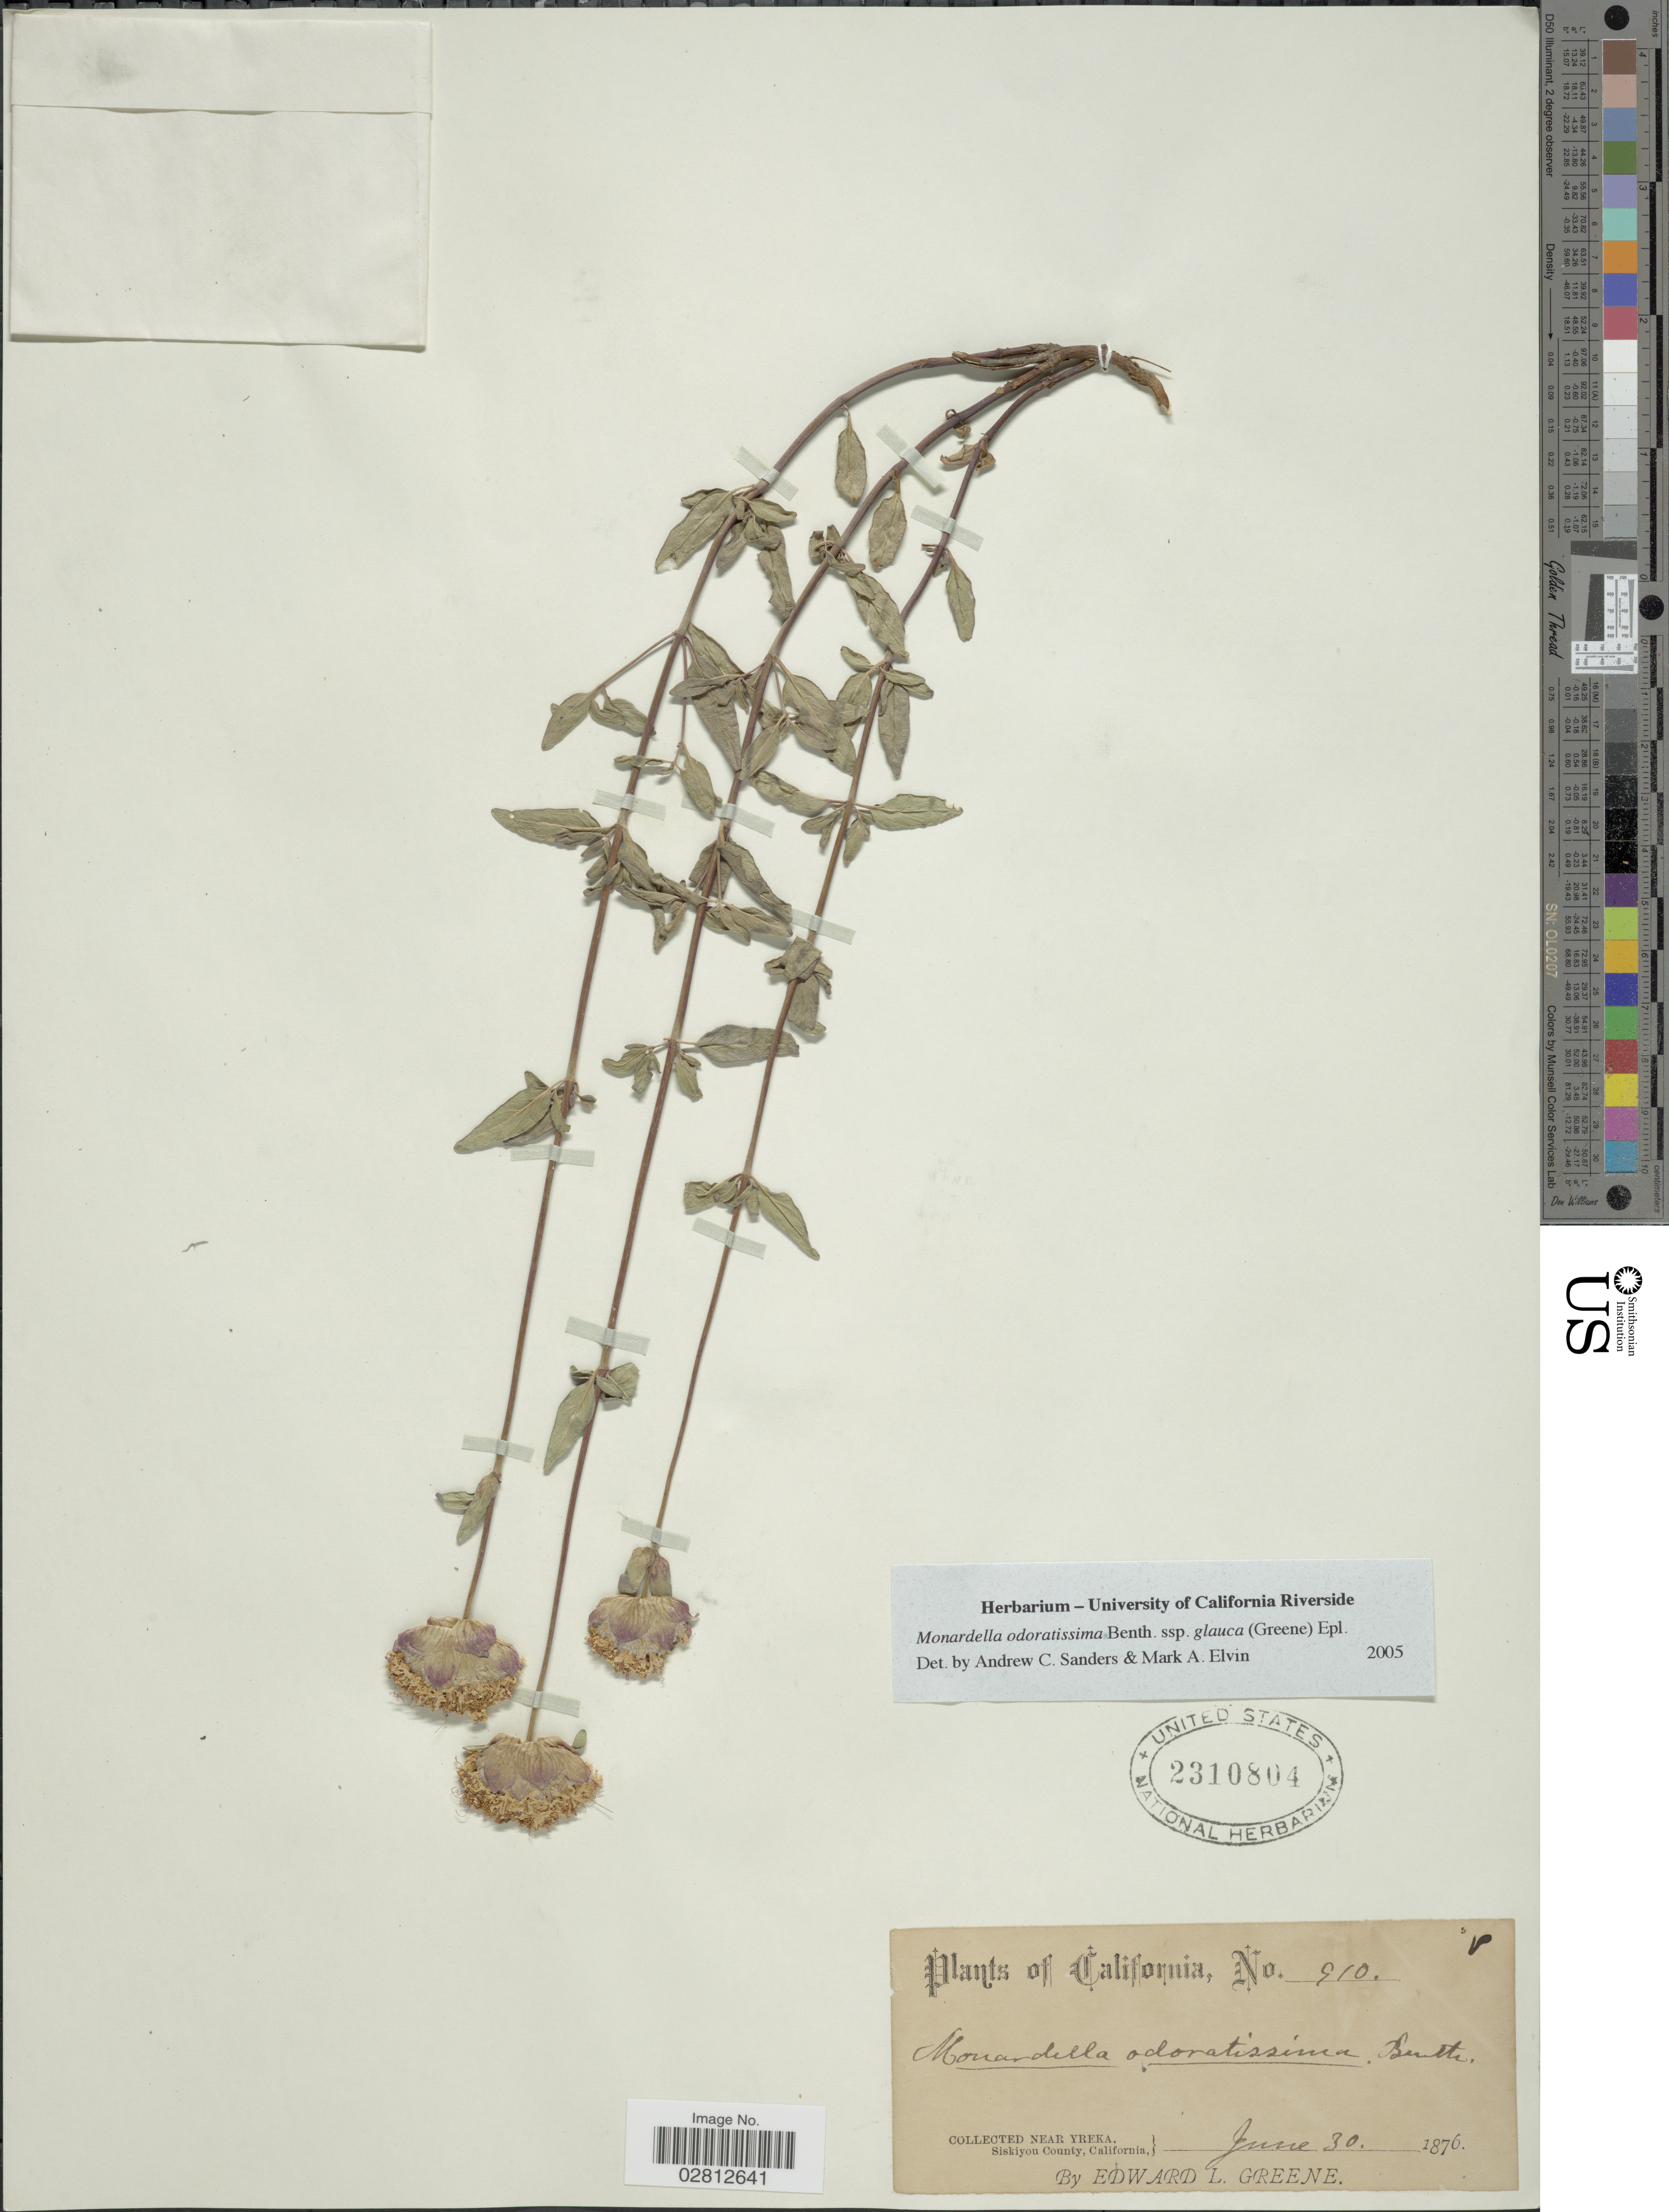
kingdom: Plantae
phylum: Tracheophyta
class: Magnoliopsida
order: Lamiales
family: Lamiaceae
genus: Monardella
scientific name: Monardella odoratissima subsp. glauca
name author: (Greene) Epling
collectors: E. L. Greene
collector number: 910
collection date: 1876-06-30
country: United States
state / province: California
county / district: Siskiyou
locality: Near Yreka, Siskiyou County.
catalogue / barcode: US 2310804